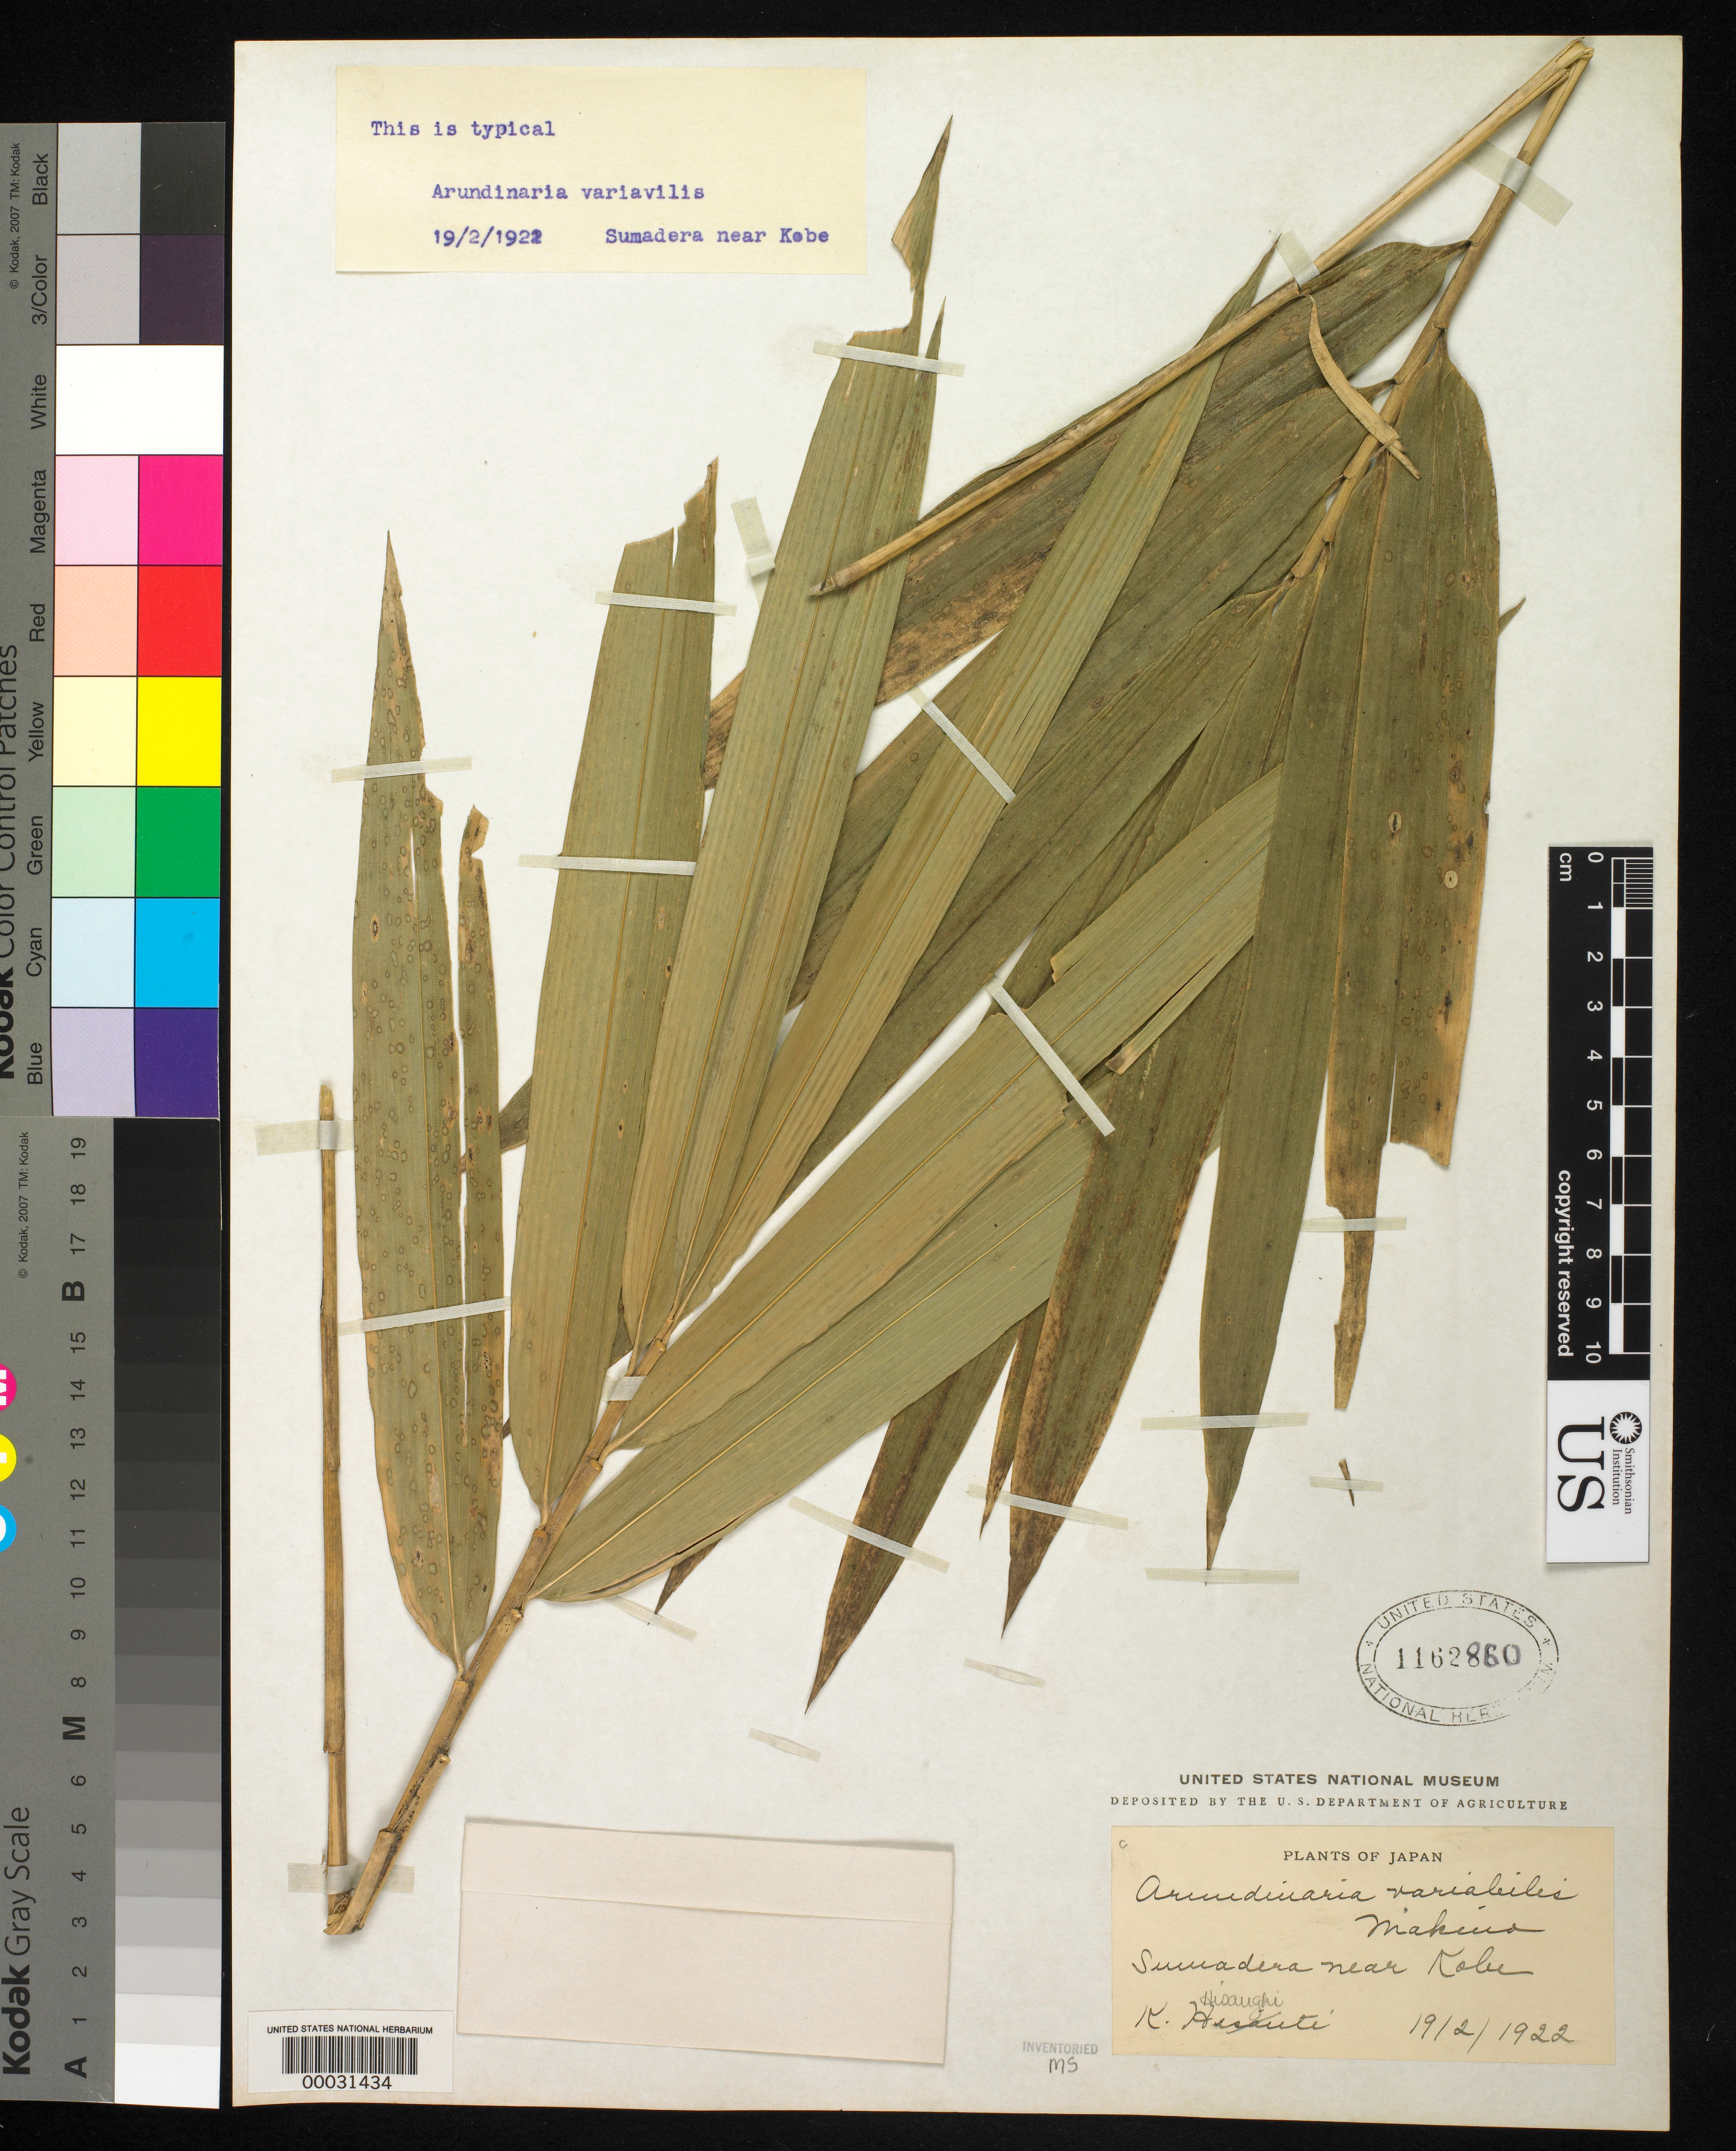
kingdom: Plantae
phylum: Tracheophyta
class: Liliopsida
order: Poales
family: Poaceae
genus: Pleioblastus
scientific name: Pleioblastus fortunei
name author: (Van Houtte) Nakai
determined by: Poaceae Reorganization Project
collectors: K. Hisauchi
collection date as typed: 19 Feb 1922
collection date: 1922-02-19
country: Japan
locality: Kobe, sumadera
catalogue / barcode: US 1162860